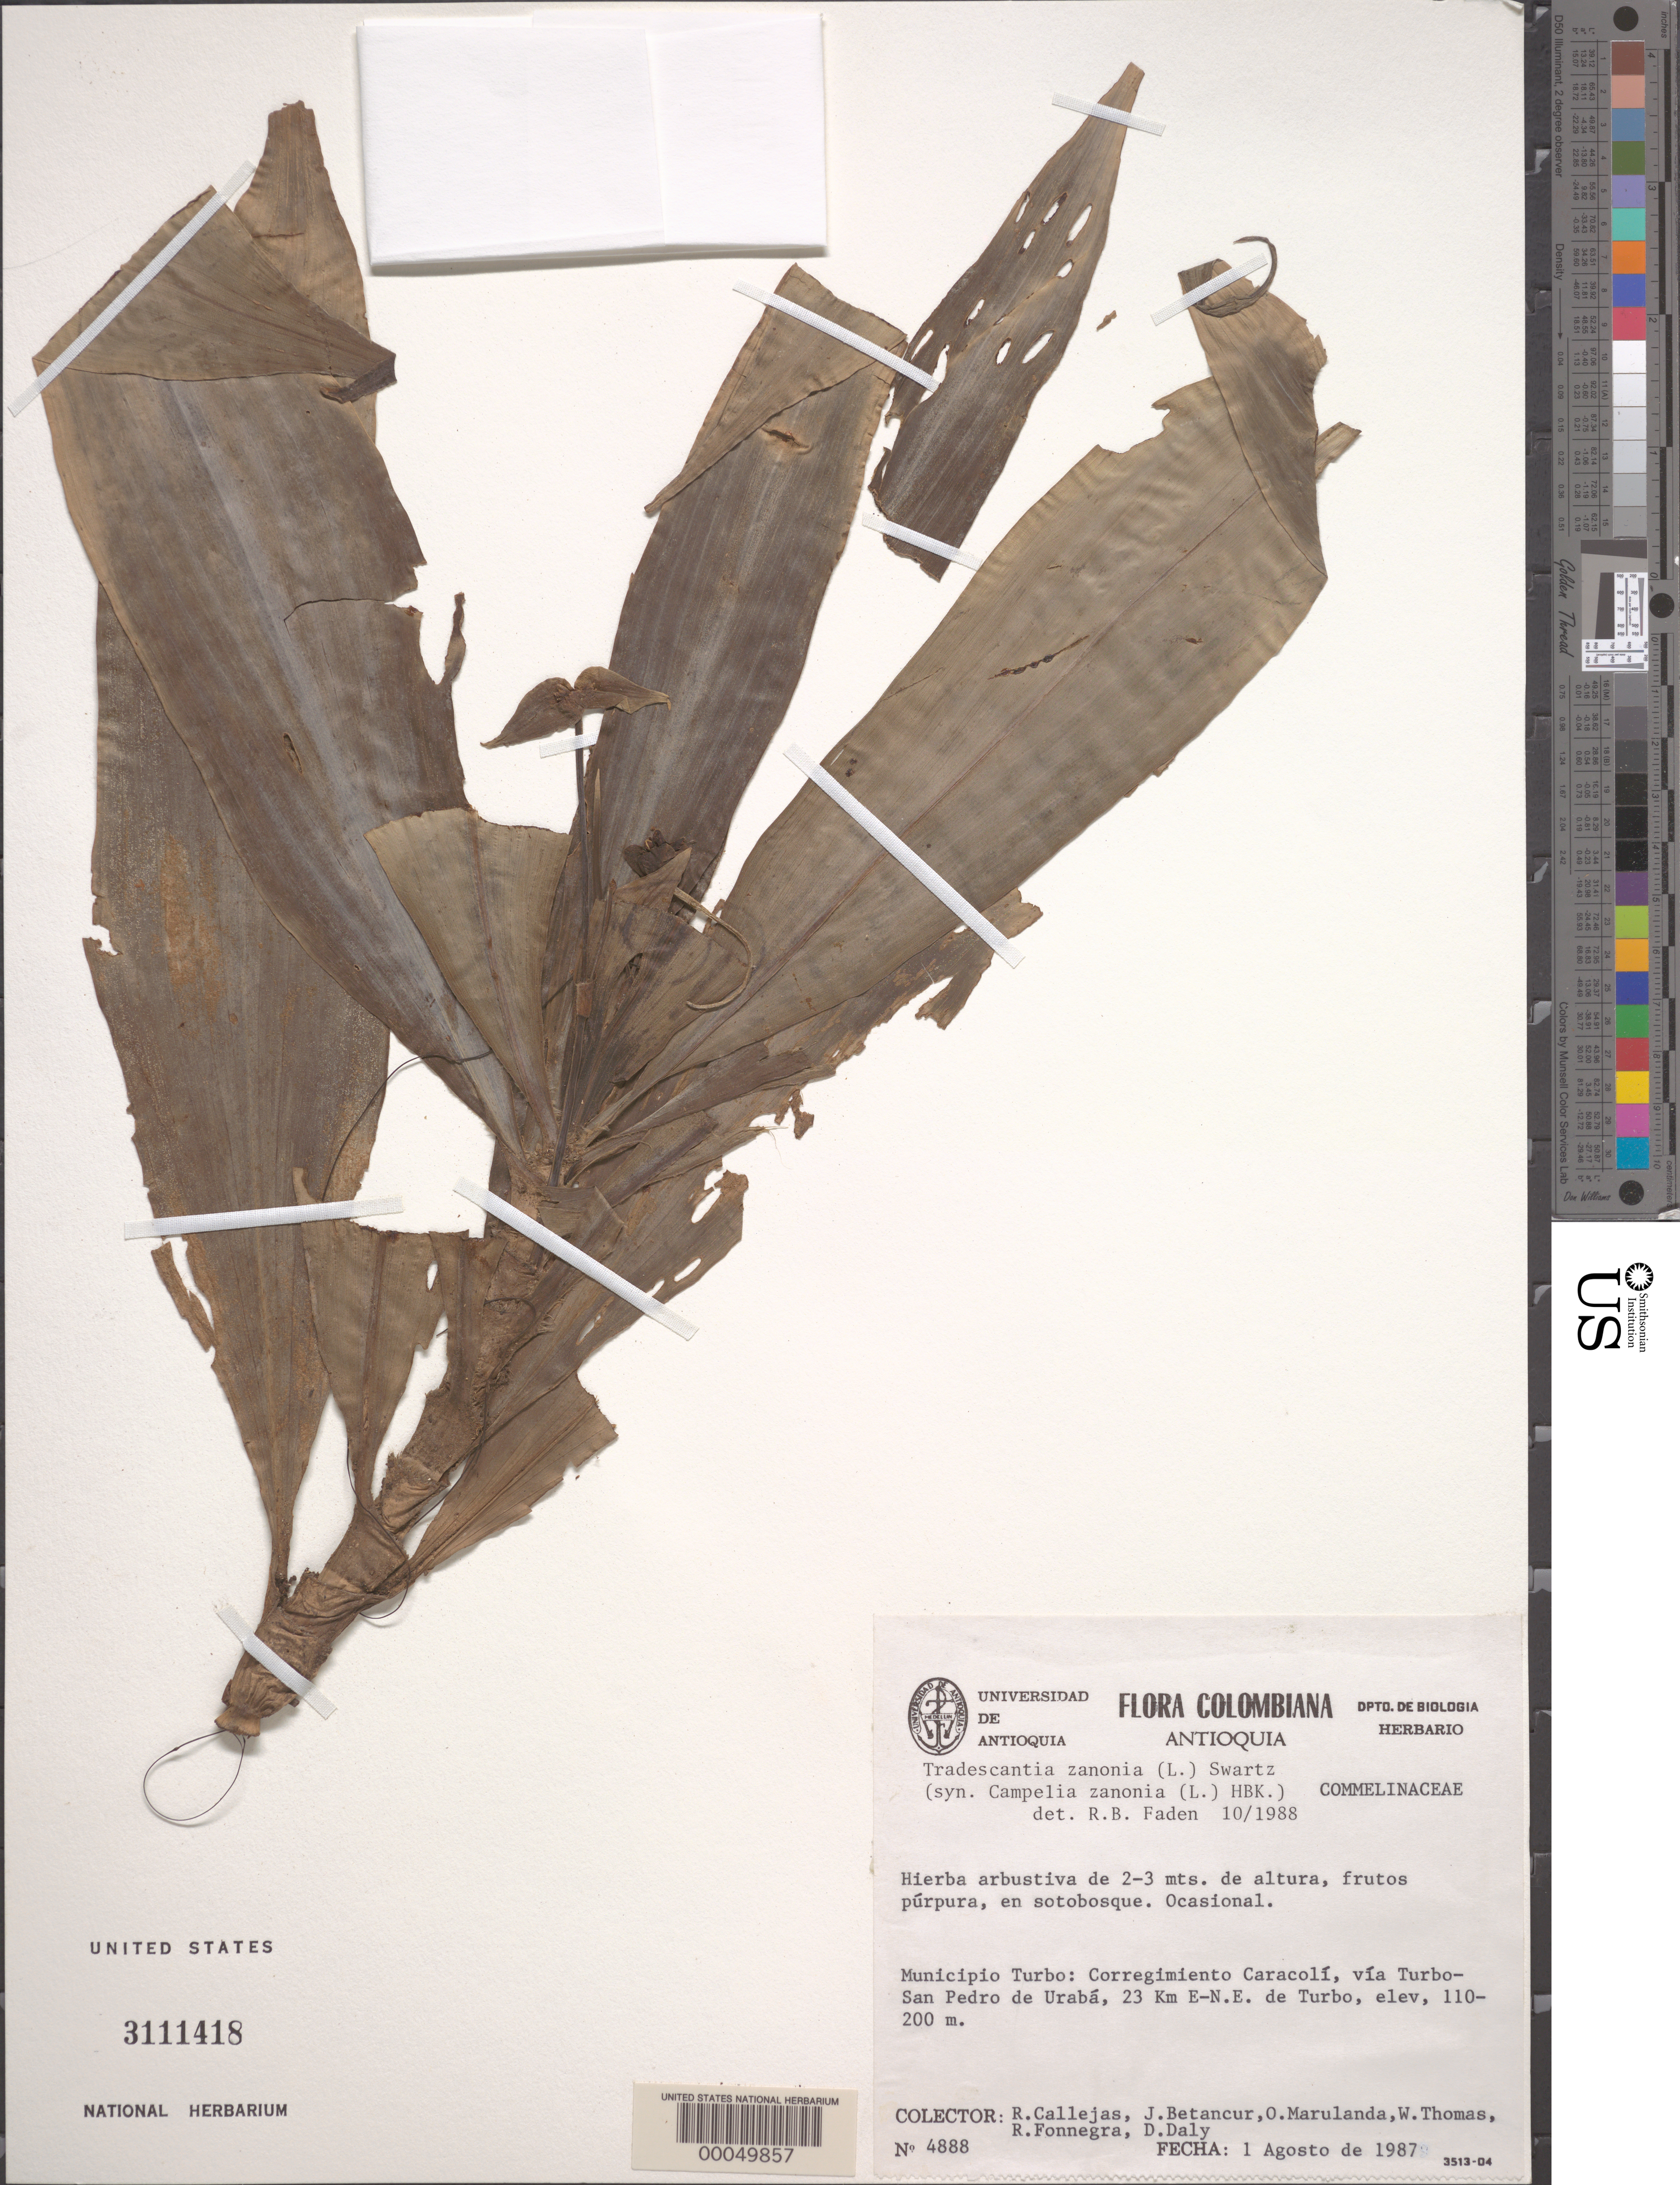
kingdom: Plantae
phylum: Tracheophyta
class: Liliopsida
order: Commelinales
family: Commelinaceae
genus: Tradescantia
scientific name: Tradescantia zanonia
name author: (L.) Sw.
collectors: R. Callejas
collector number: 4888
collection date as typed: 01 Aug 1987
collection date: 1987-08-01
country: Colombia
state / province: Antioquia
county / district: Turbo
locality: Corregimiento Caracoli, road Turbo-San Pedro of Uraba, 23 km ENE of Turbo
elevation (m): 110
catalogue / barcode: US 3111418